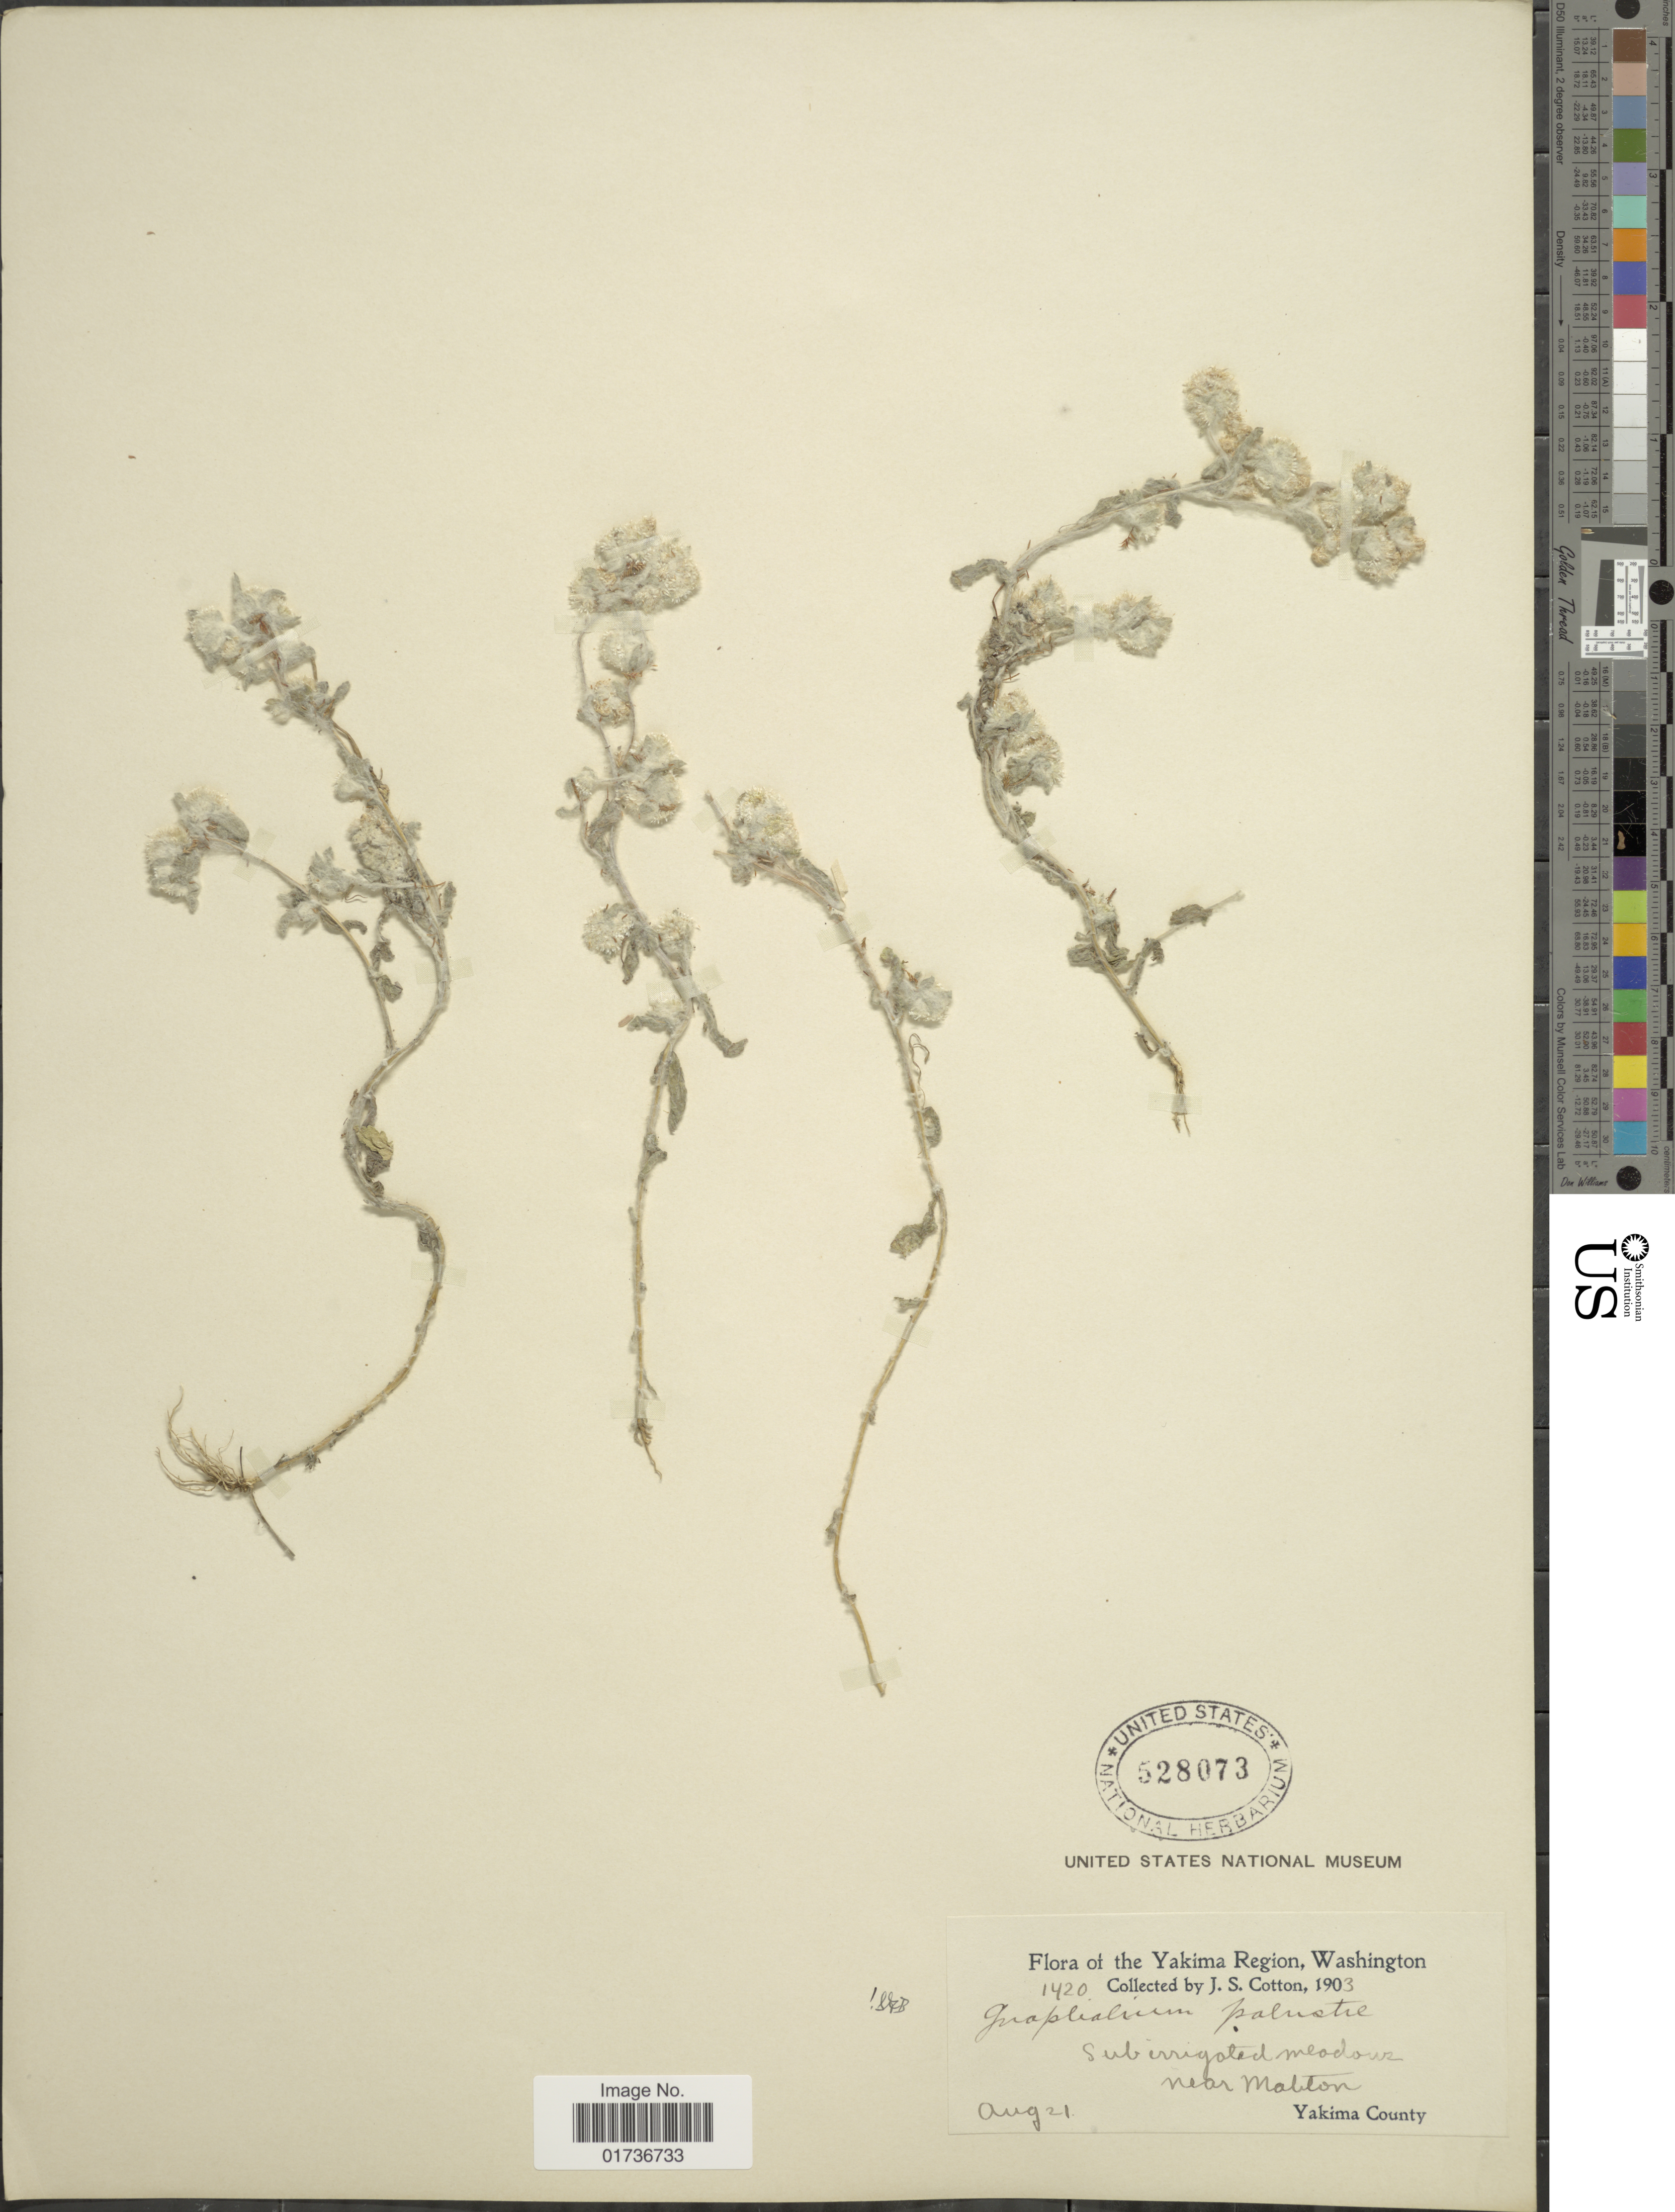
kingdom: Plantae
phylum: Tracheophyta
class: Magnoliopsida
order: Asterales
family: Asteraceae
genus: Gnaphalium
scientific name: Gnaphalium palustre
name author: Nutt.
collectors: J. S. Cotton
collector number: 1420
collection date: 1903-08-21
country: United States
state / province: Washington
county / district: Yakima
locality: The Yakima Region, Sub irrigated meadows near Mablon, Yakima County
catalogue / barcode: US 528073